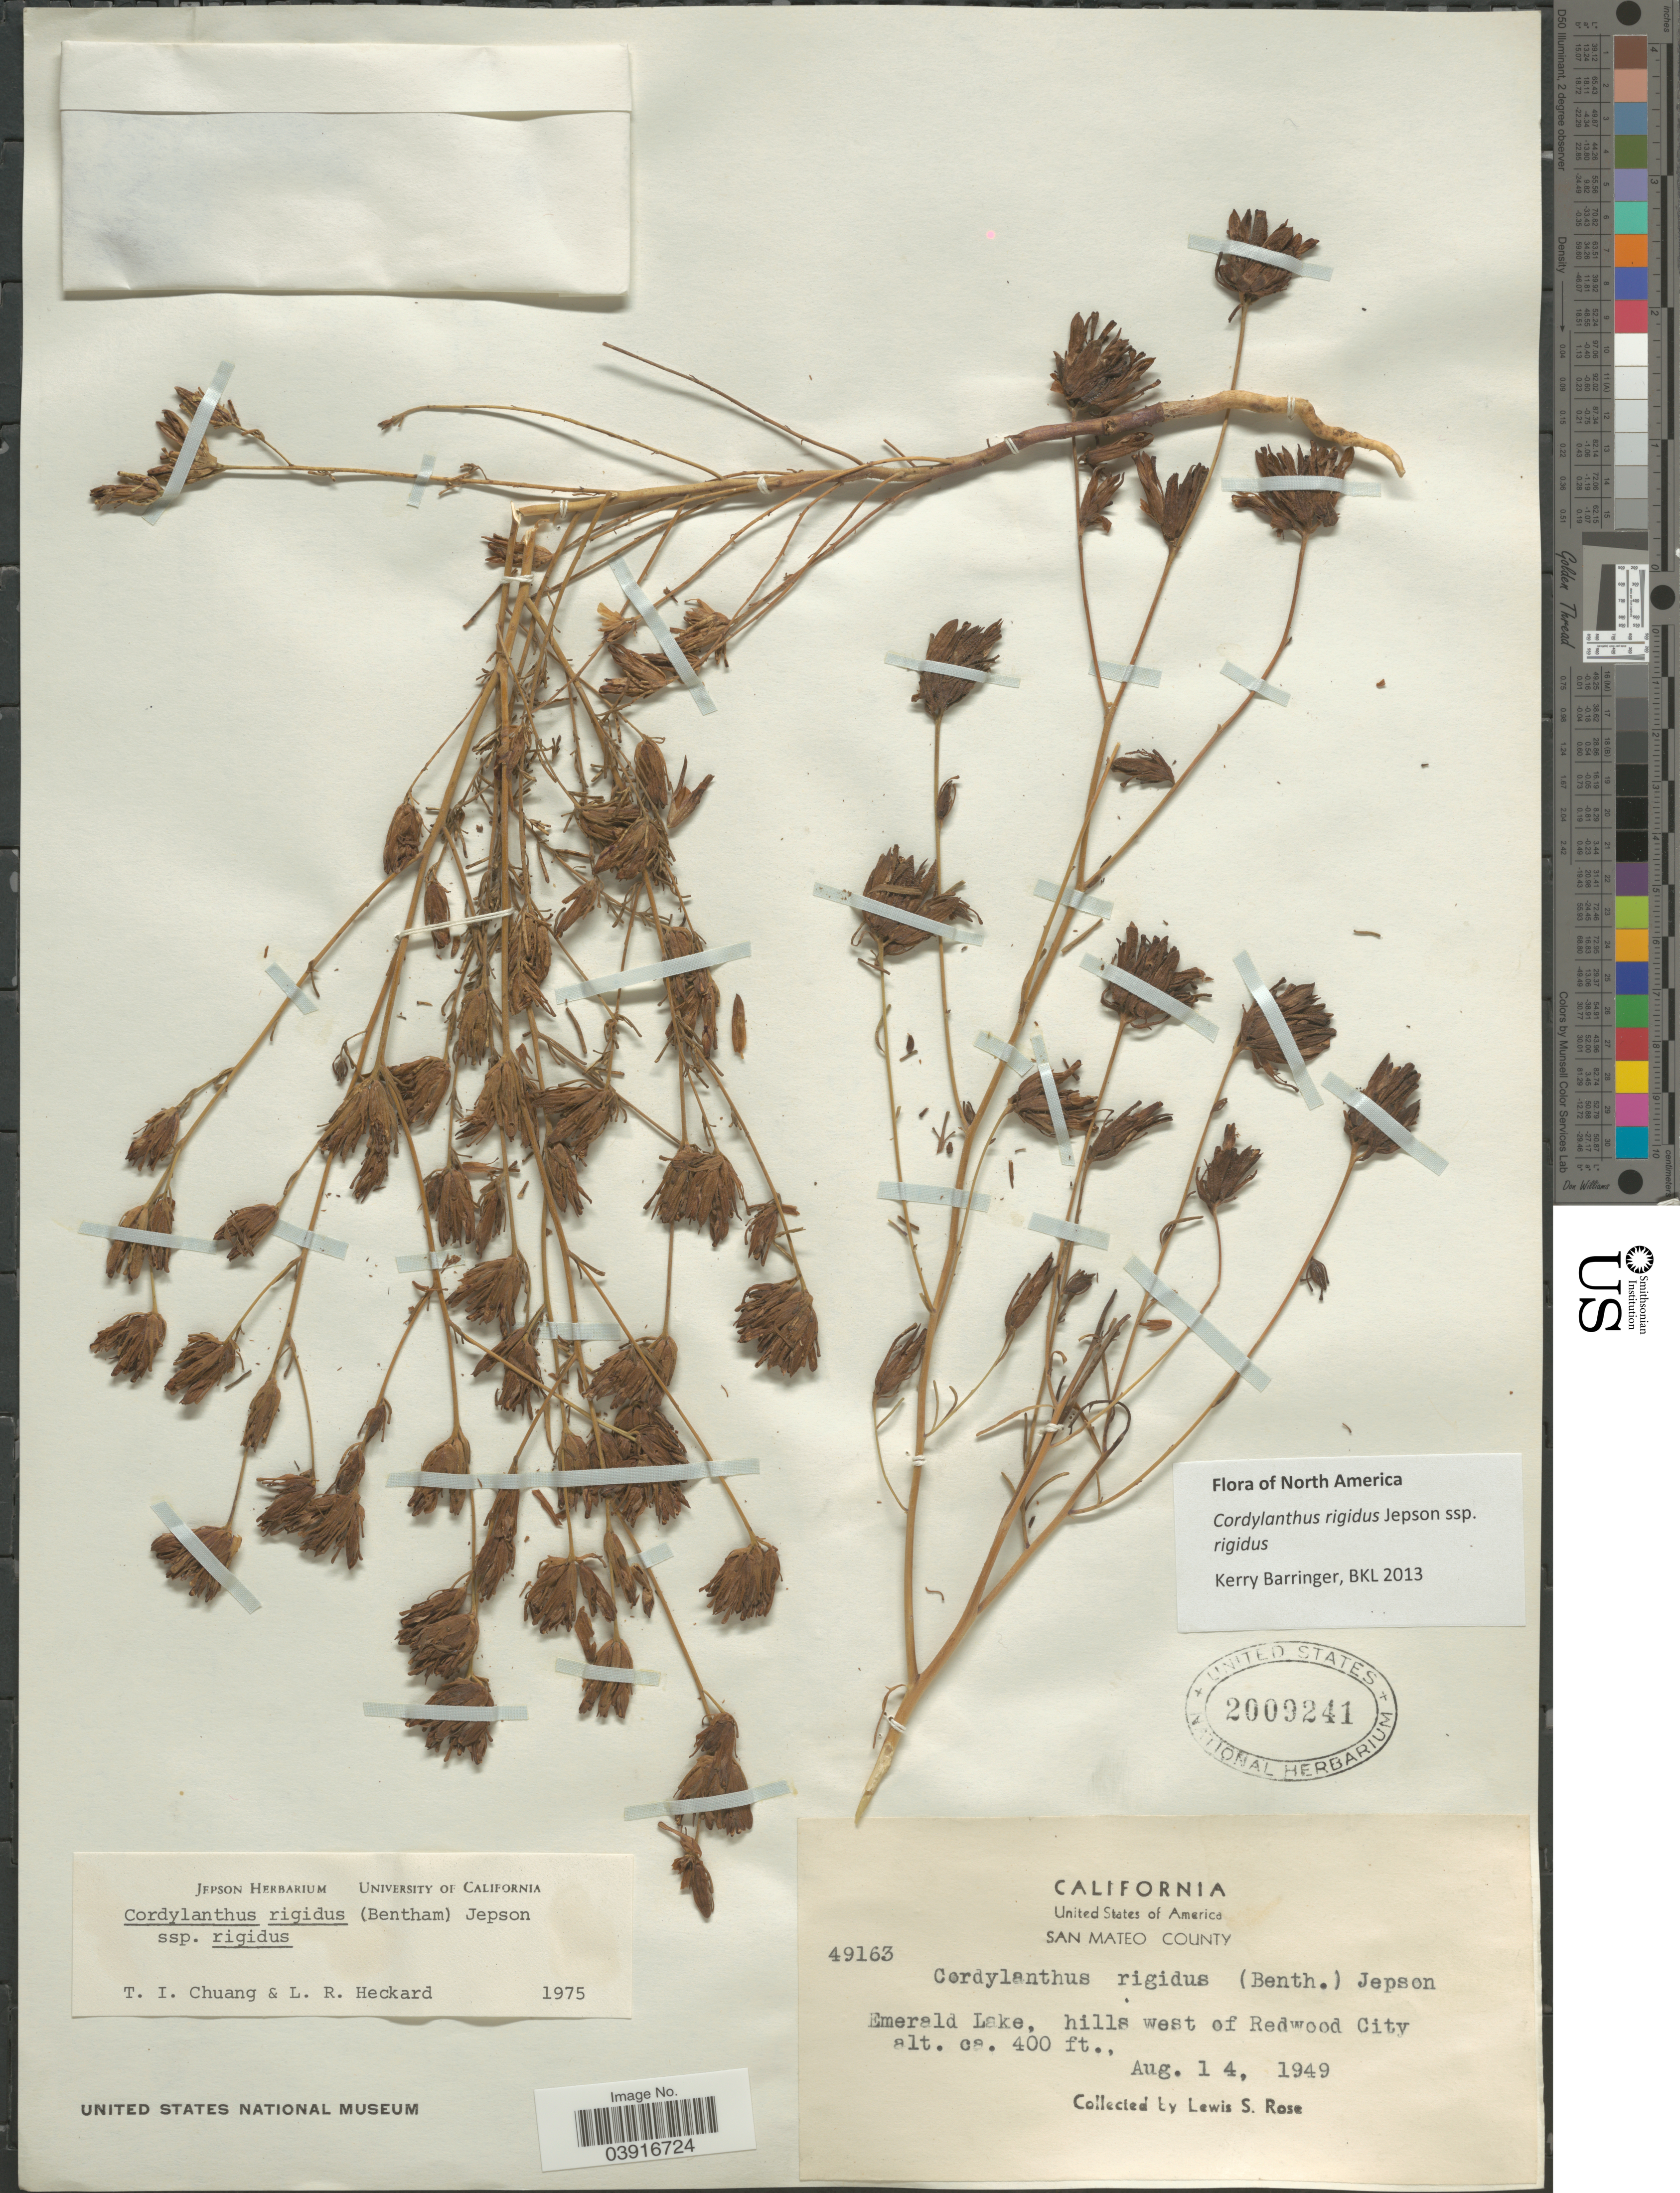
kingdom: Plantae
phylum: Tracheophyta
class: Magnoliopsida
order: Lamiales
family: Orobanchaceae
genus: Cordylanthus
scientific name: Cordylanthus rigidus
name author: (Benth.) Jeps.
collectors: L. S. Rose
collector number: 49163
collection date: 1949-08-14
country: United States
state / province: California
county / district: San Mateo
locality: San Mateo County. Emerald Lake, hills west of Redwood City.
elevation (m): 122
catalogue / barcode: US 2009241